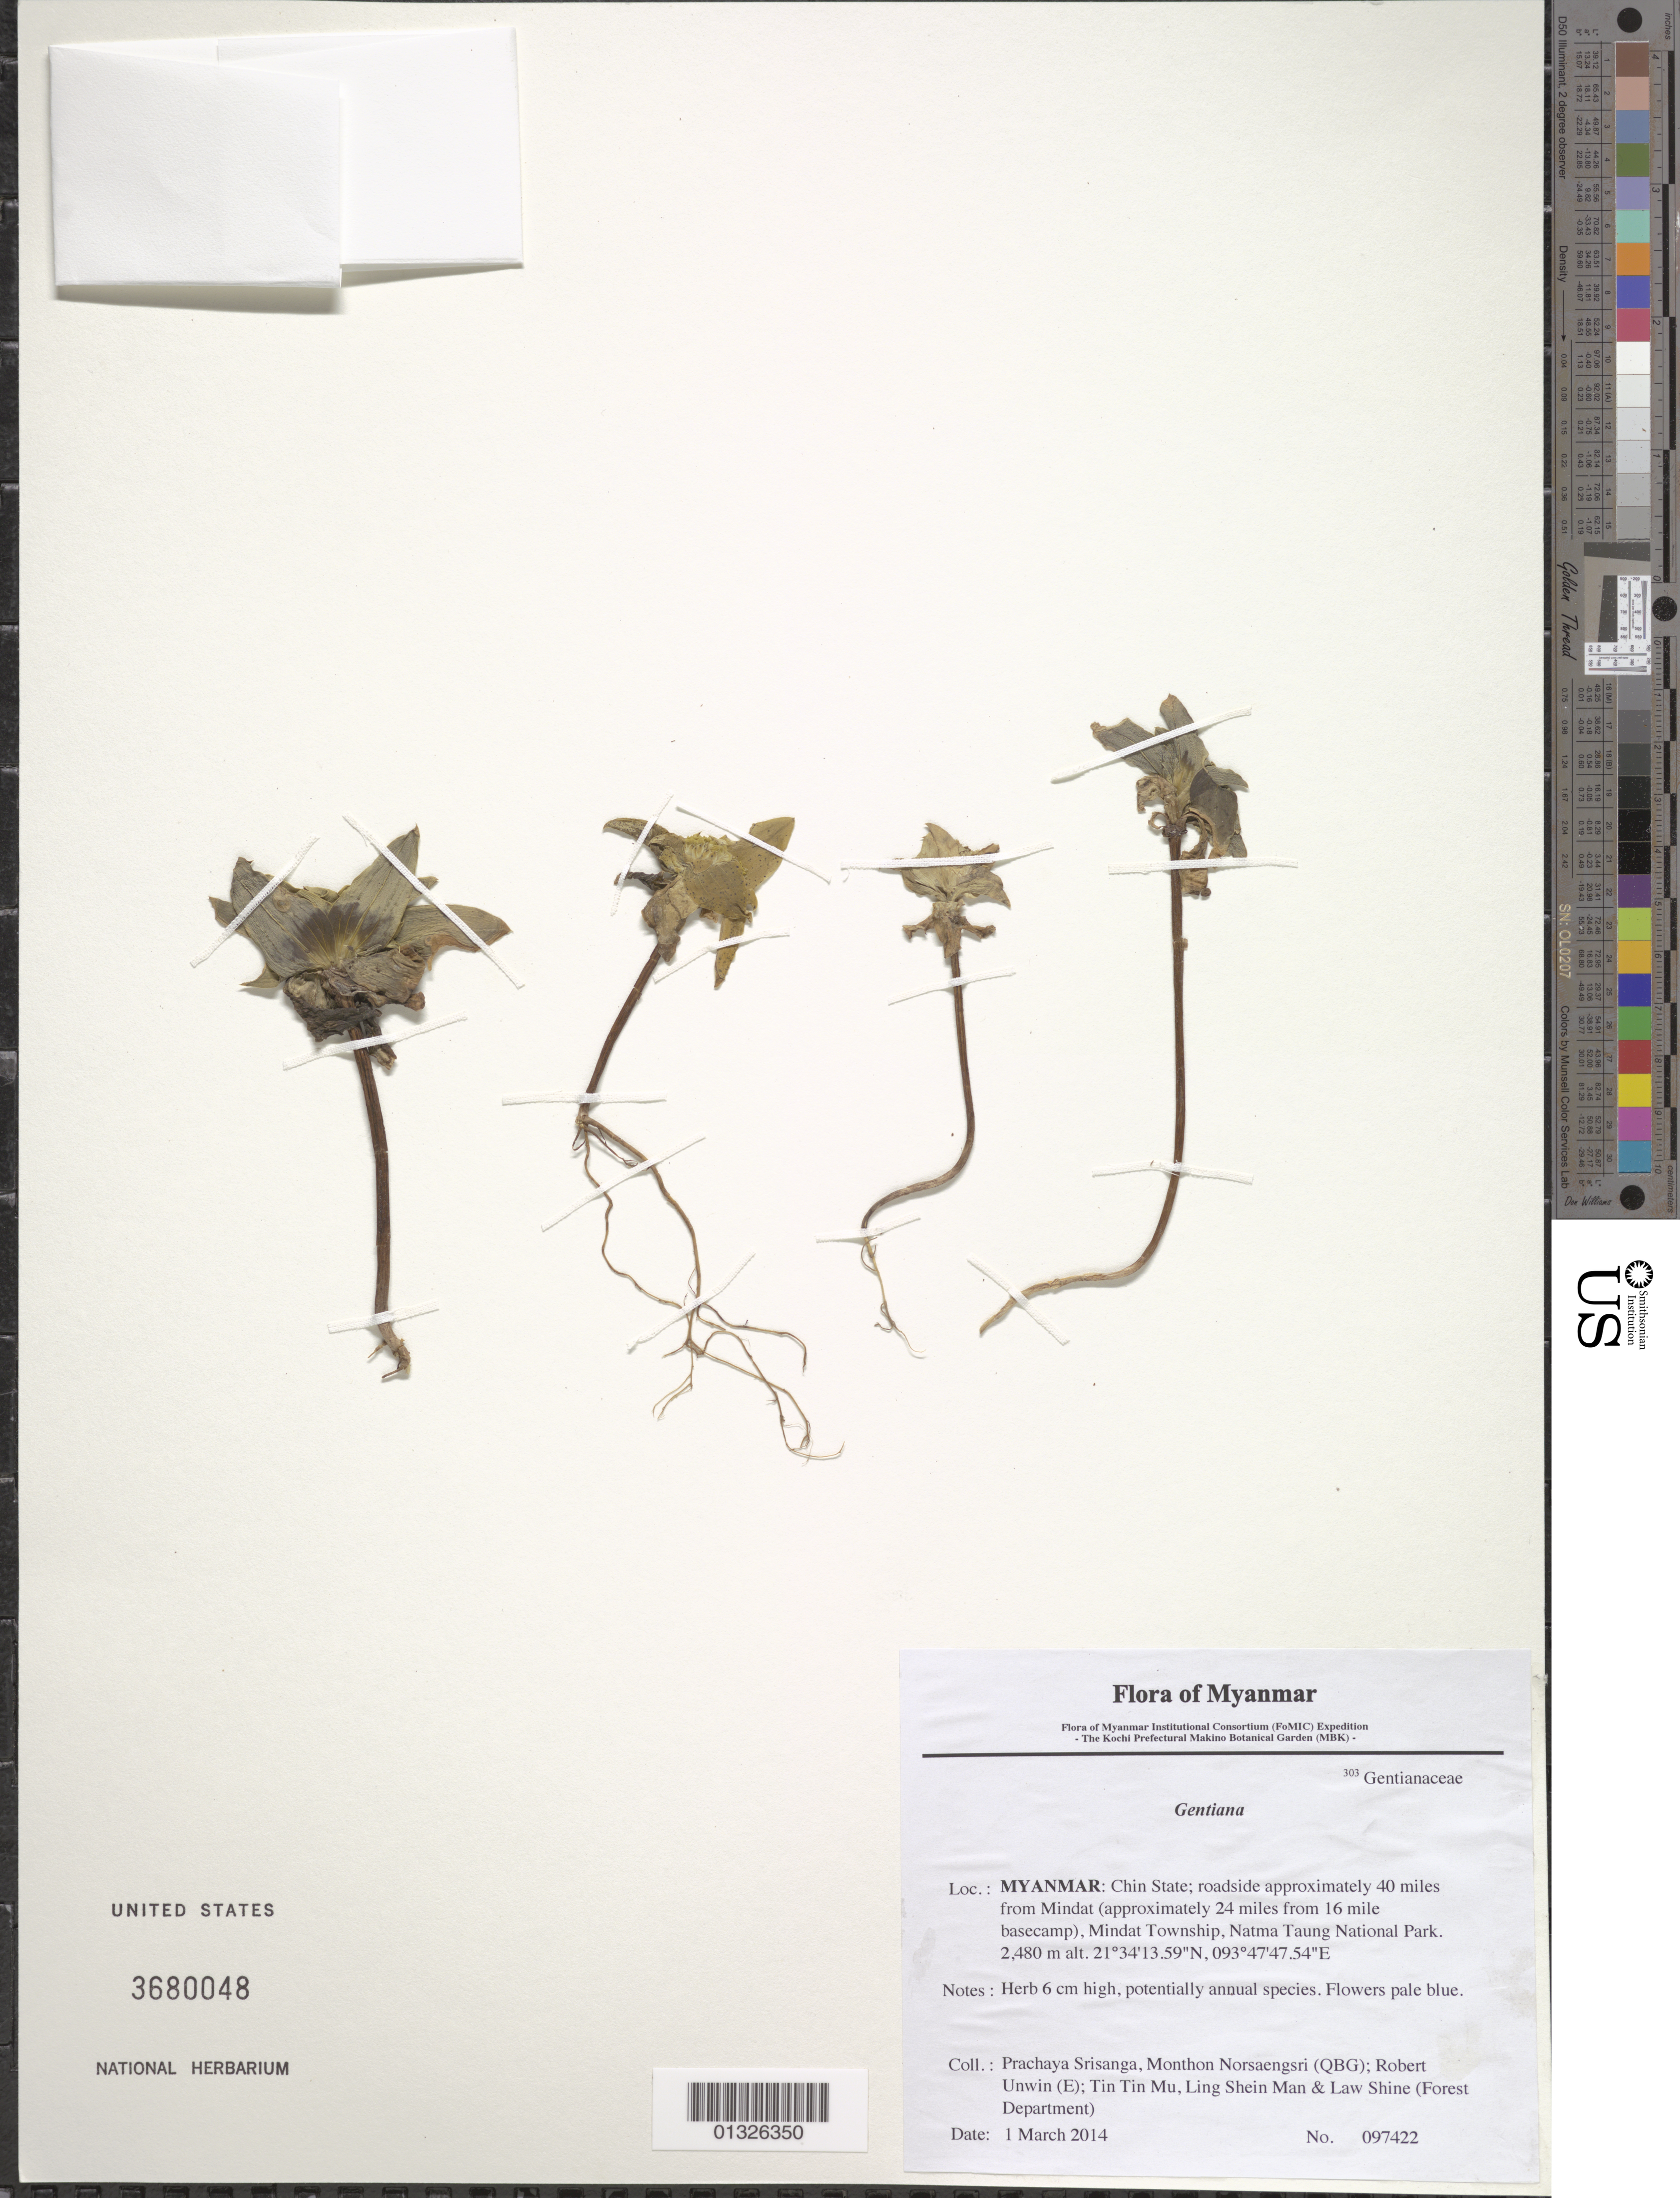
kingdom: Plantae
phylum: Tracheophyta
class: Magnoliopsida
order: Gentianales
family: Gentianaceae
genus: Gentiana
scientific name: Gentiana sp.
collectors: P. Srisanga, M. Norsaengsri, R. Unwin, Tin Tin Mu, Ling Shein Man & L. Shine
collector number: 97422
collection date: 2014-03-01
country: Myanmar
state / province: Chin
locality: Roadside approximately 40 miles from Mindat (approximately 24 miles from 16 mile basecamp), Mindat Township, Natma Taung National Park.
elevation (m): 2480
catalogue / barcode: US 3680048